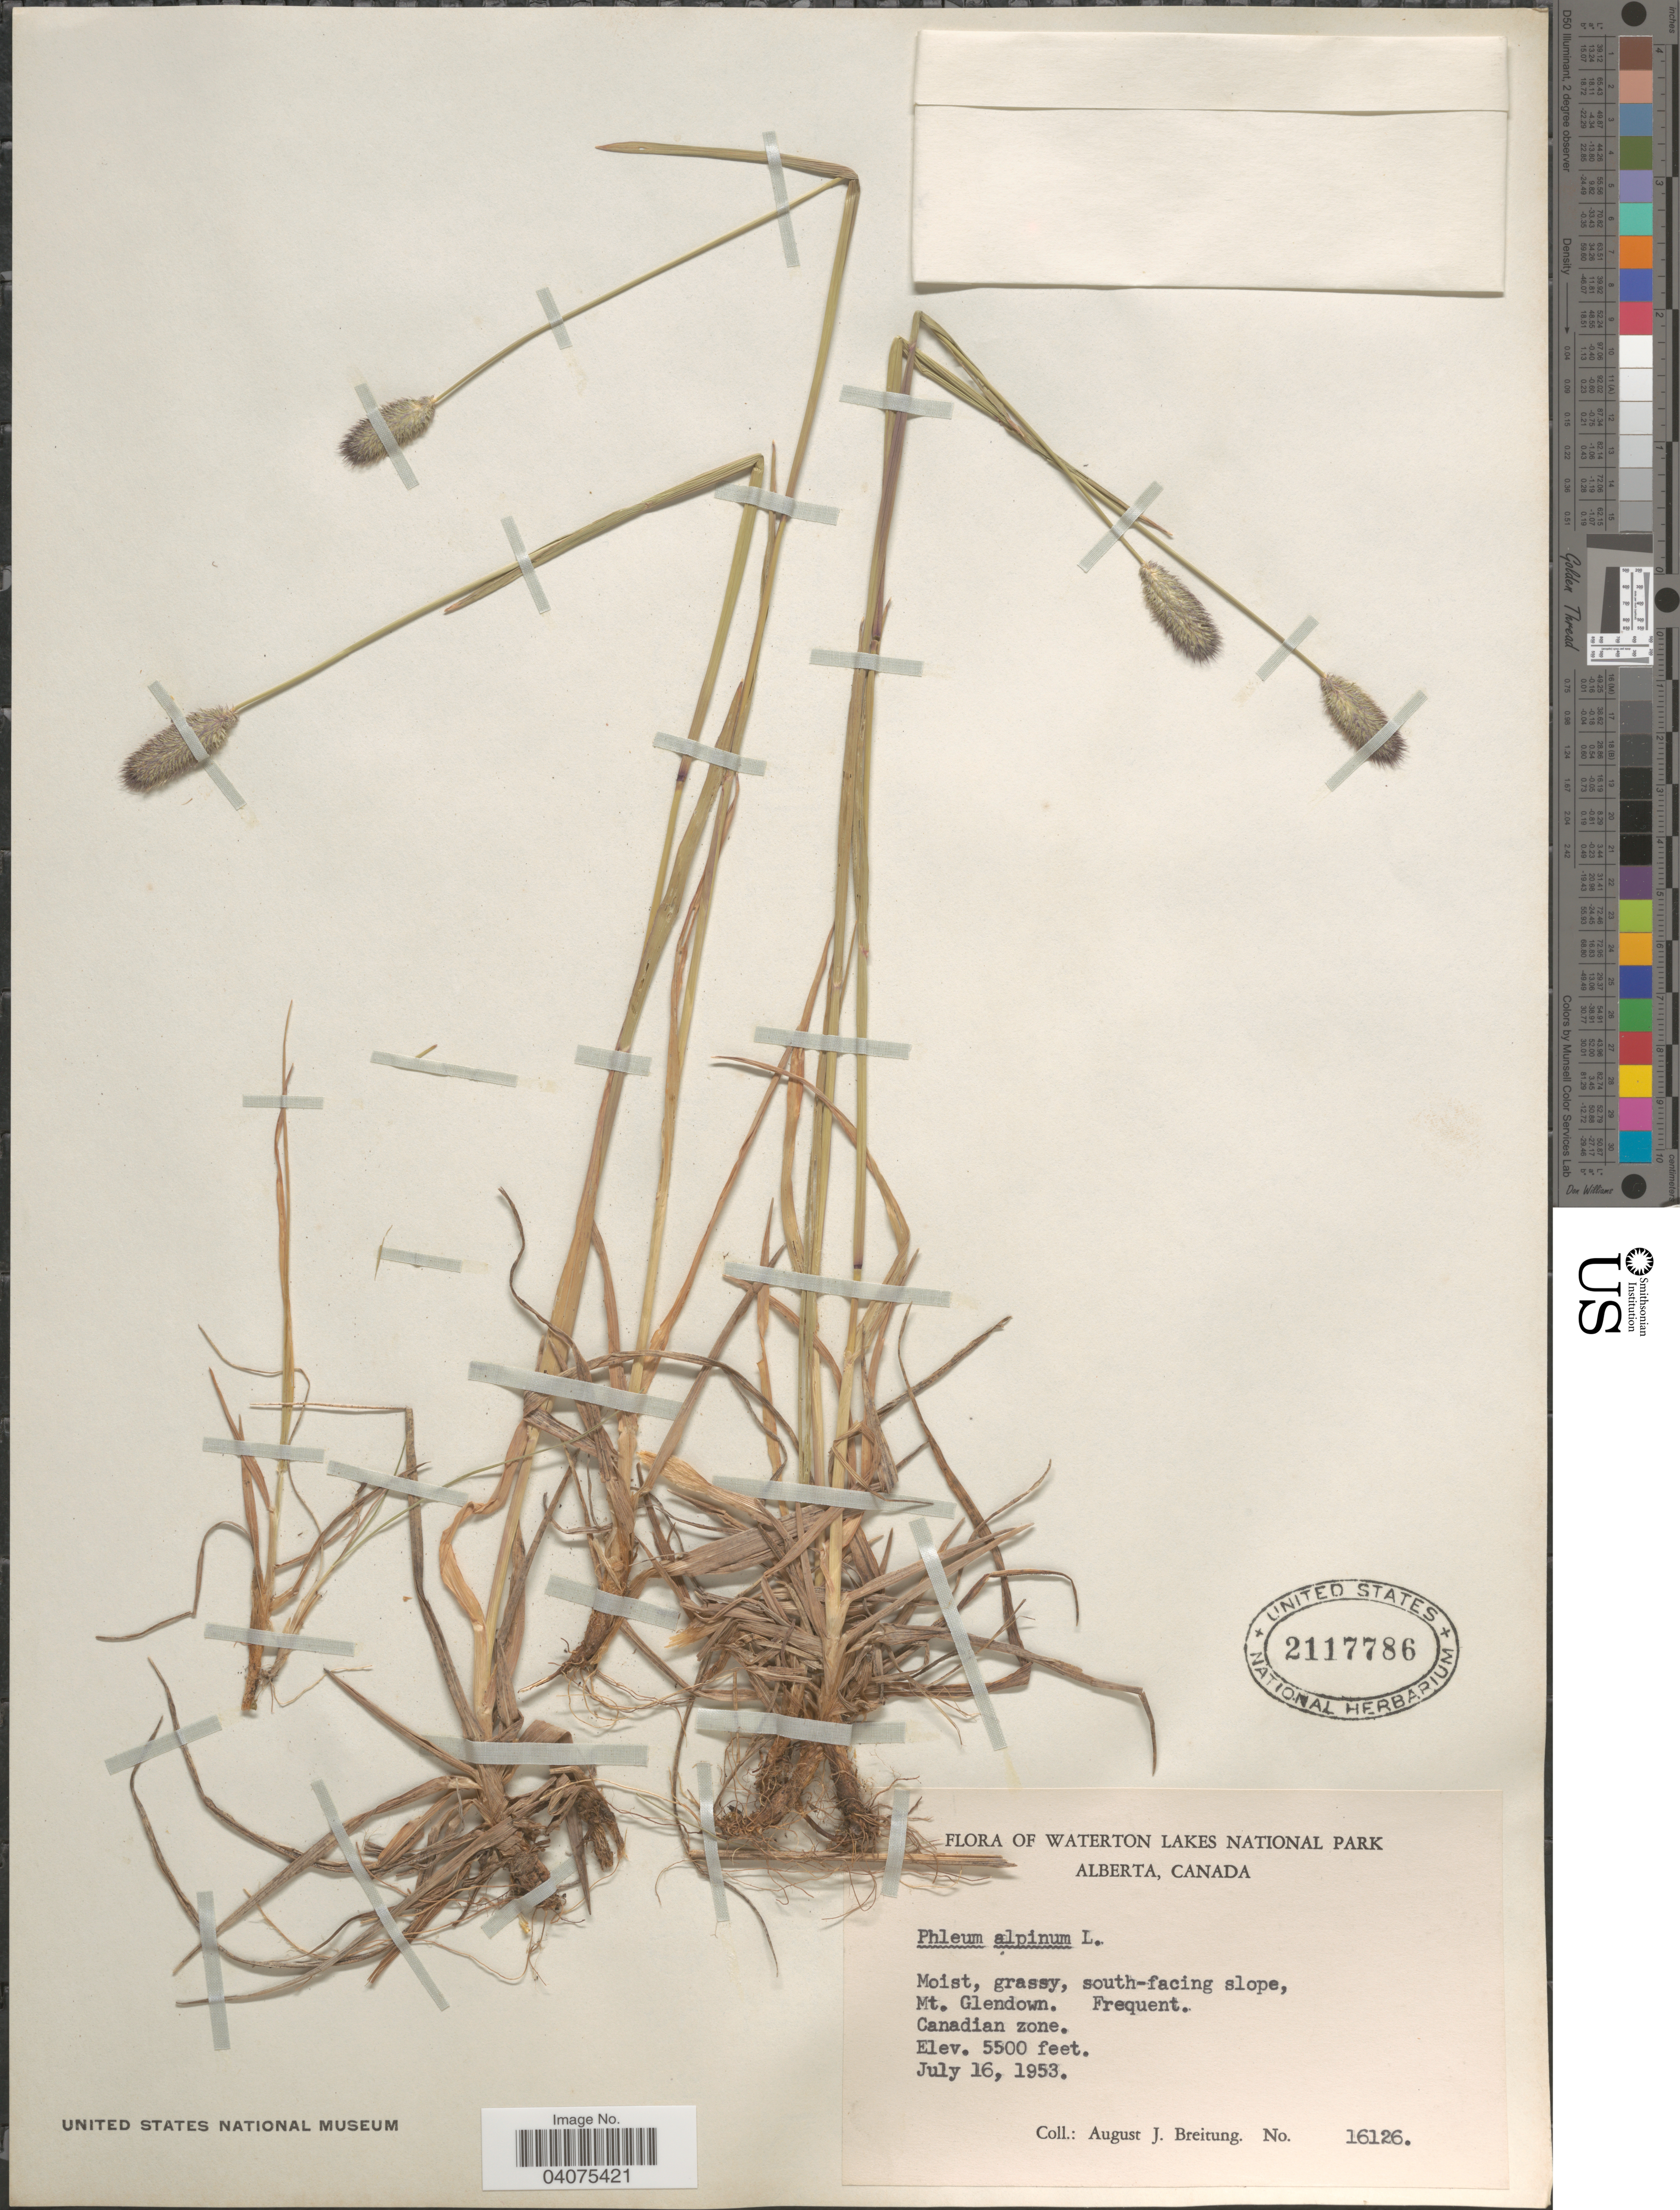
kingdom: Plantae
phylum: Tracheophyta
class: Liliopsida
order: Poales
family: Poaceae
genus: Phleum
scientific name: Phleum alpinum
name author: L.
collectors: A. Breitung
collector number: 16126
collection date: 1953-07-16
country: Canada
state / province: Alberta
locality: Waterton Lakes National Park. Moist, grassy, south-facing slope, Mt. Glendown. Frequent. Canadian zone.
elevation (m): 1676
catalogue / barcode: US 2117786